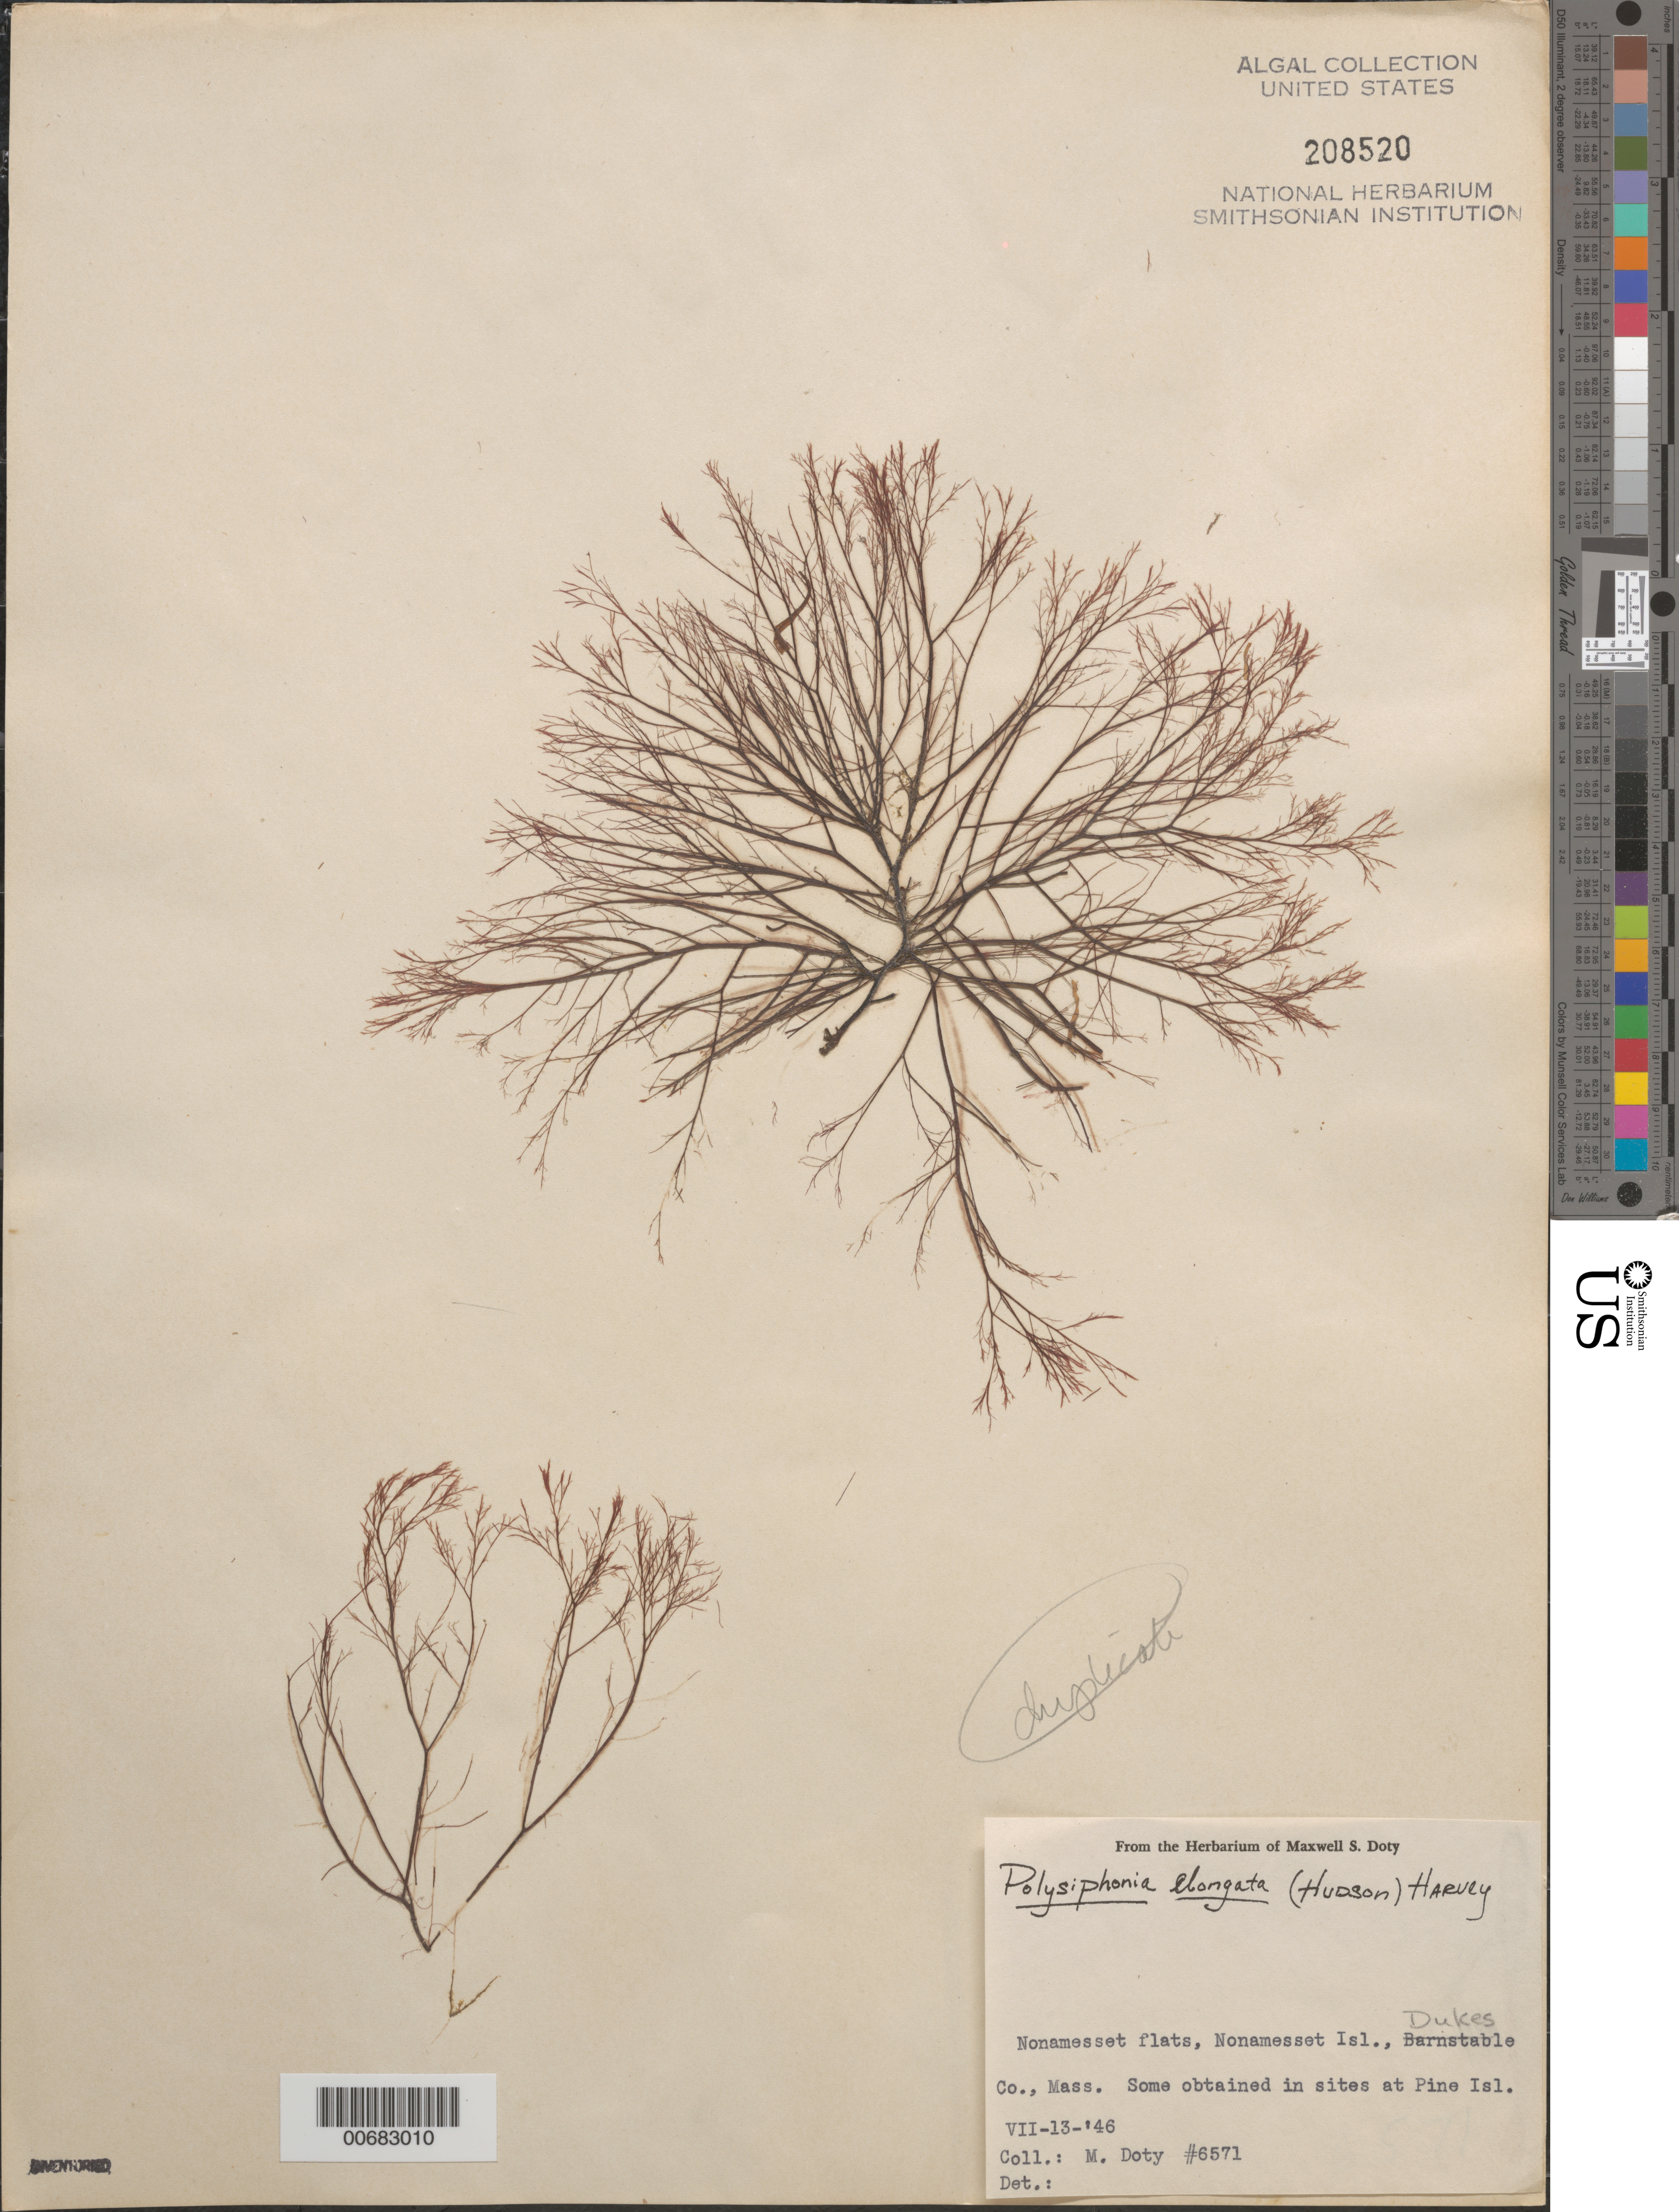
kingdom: Plantae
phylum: Rhodophyta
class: Florideophyceae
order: Ceramiales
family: Rhodomelaceae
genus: Carradoriella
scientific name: Carradoriella elongata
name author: (Hudson) Savoie & G.W. Saunders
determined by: Algae name updating Project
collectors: M. S. Doty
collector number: MSD 6571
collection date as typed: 13 Jul 1946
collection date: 1946-07-13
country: United States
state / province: Massachusetts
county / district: Dukes County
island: Nonamesset Island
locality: Nonamesset Flats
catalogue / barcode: US 208520